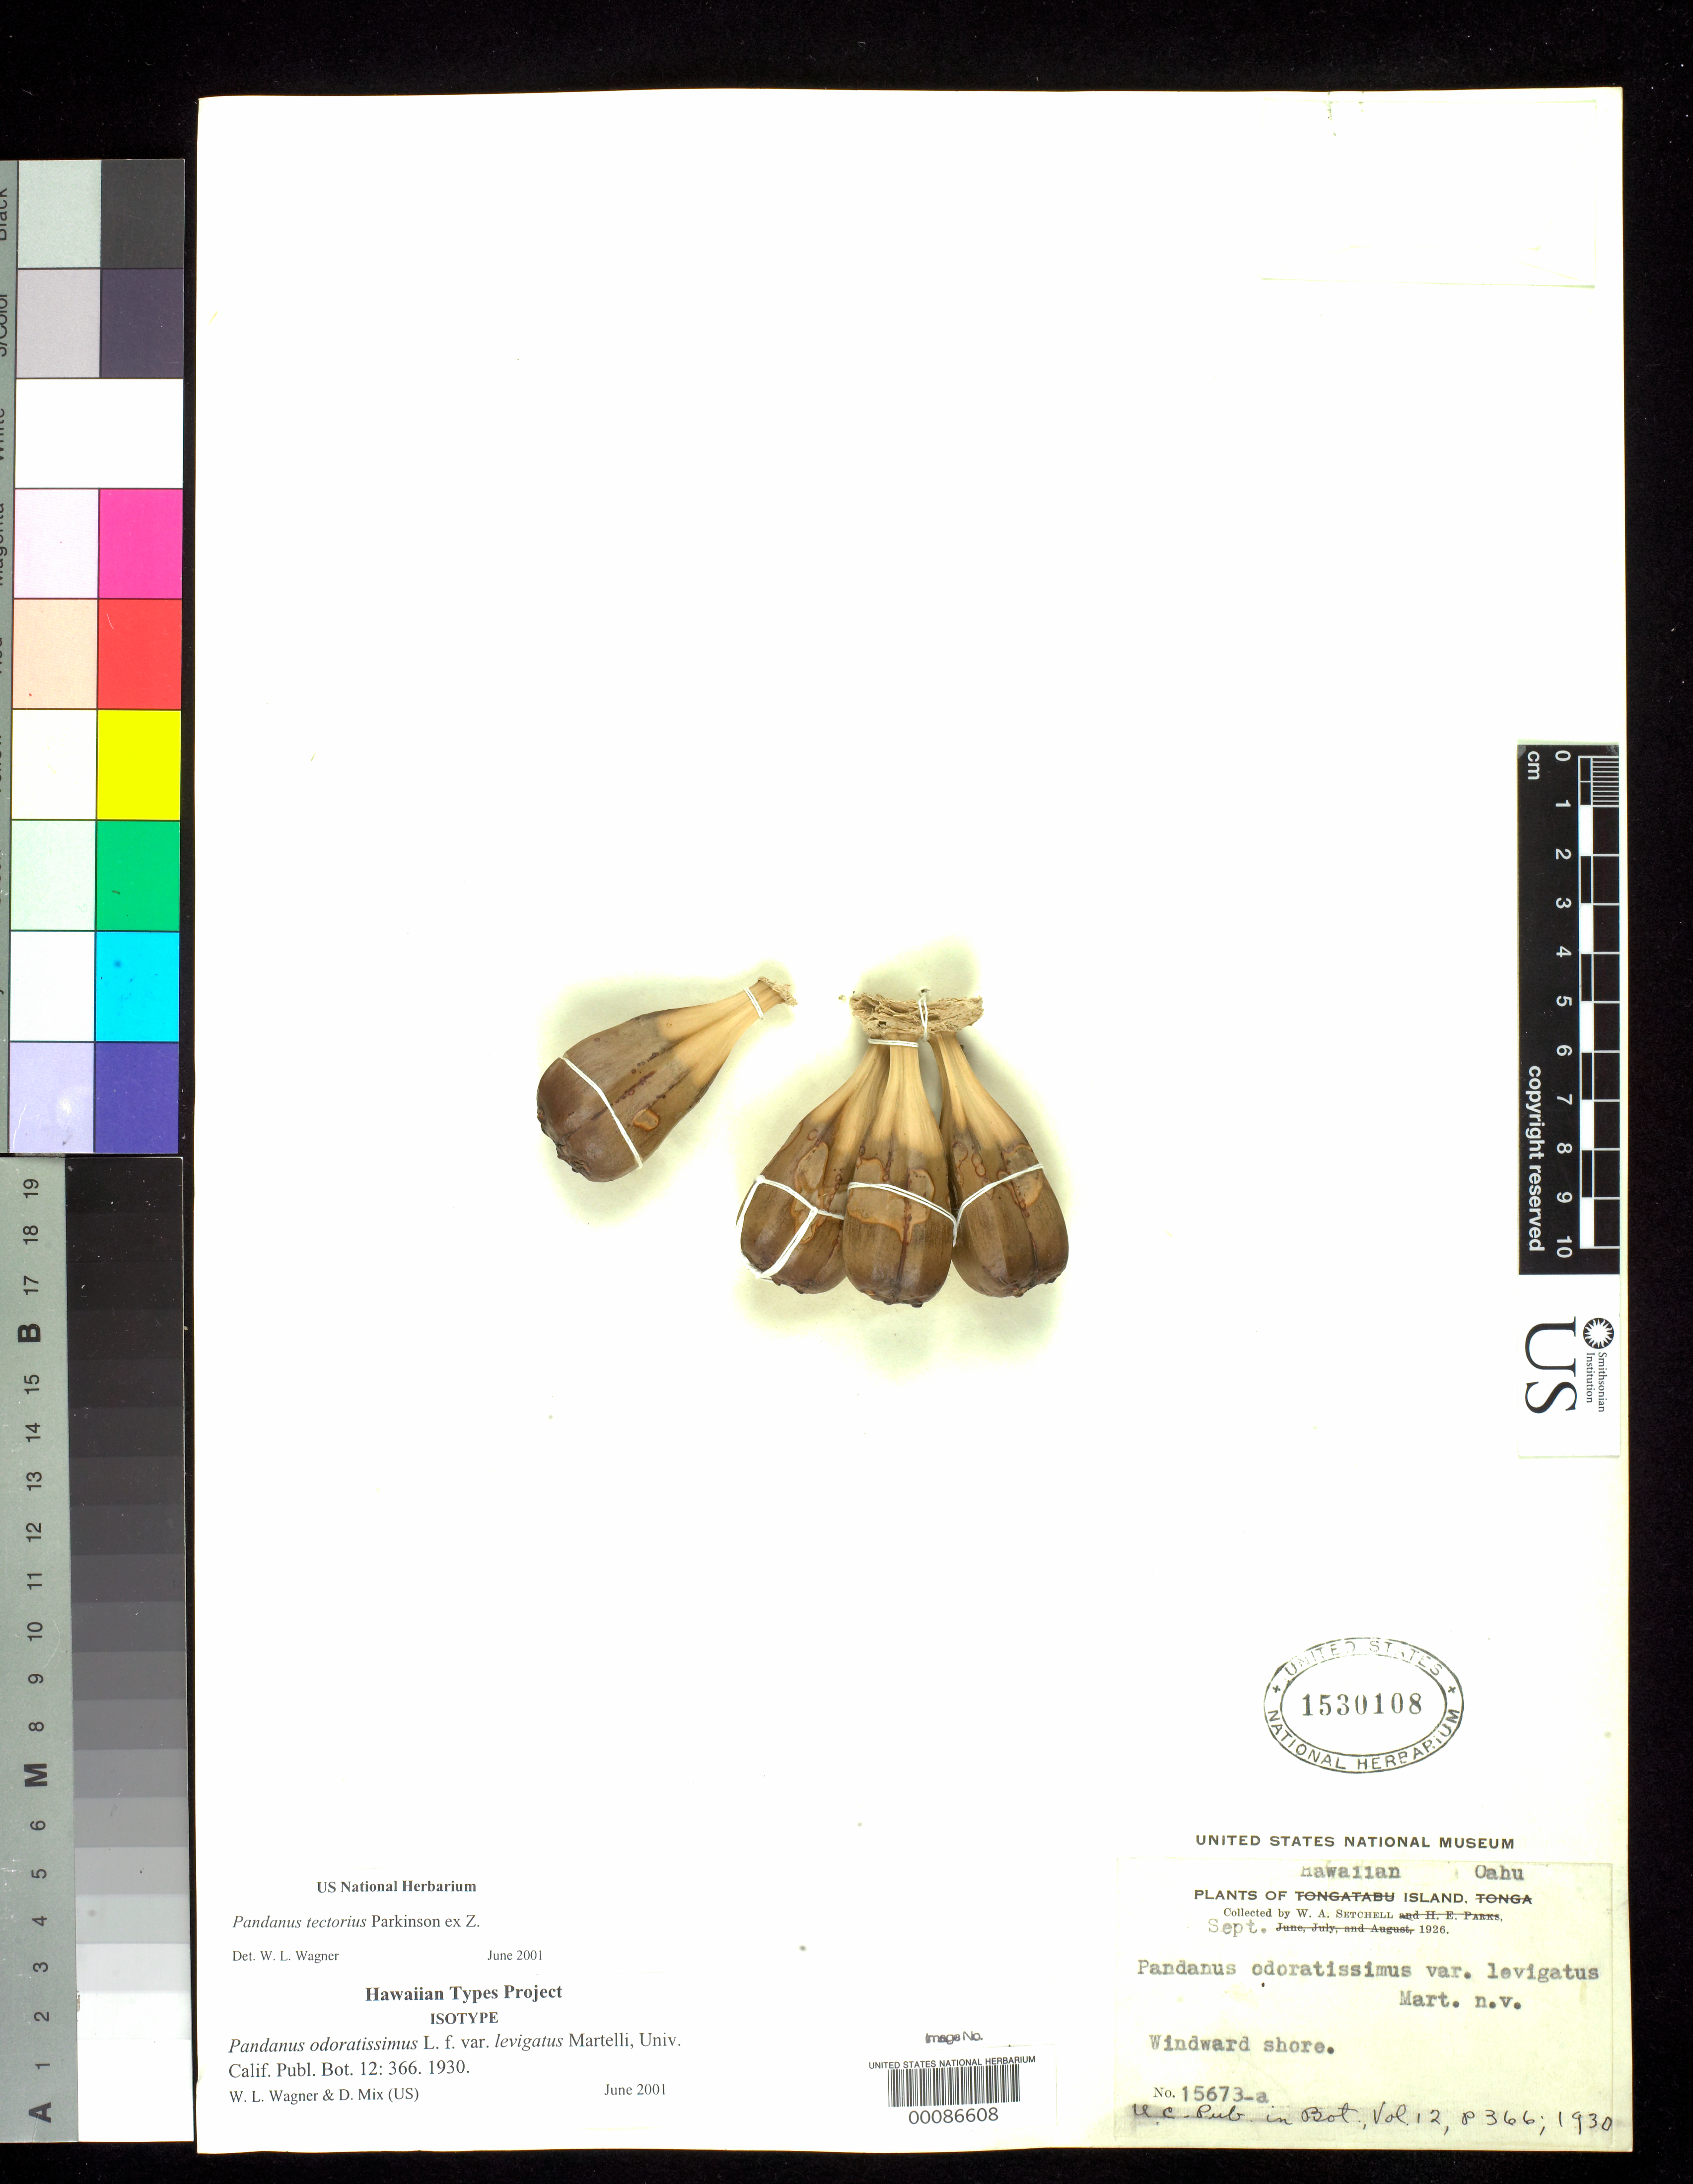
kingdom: Plantae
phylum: Tracheophyta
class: Liliopsida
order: Pandanales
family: Pandanaceae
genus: Pandanus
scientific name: Pandanus odoratissimus var. levigatus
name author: Martelli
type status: Isotype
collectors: W. Setchell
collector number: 15673 a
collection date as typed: Sep 1926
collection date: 1926-09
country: United States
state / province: Hawaii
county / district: Honolulu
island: Oahu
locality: Honolulu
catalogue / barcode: US 1530108